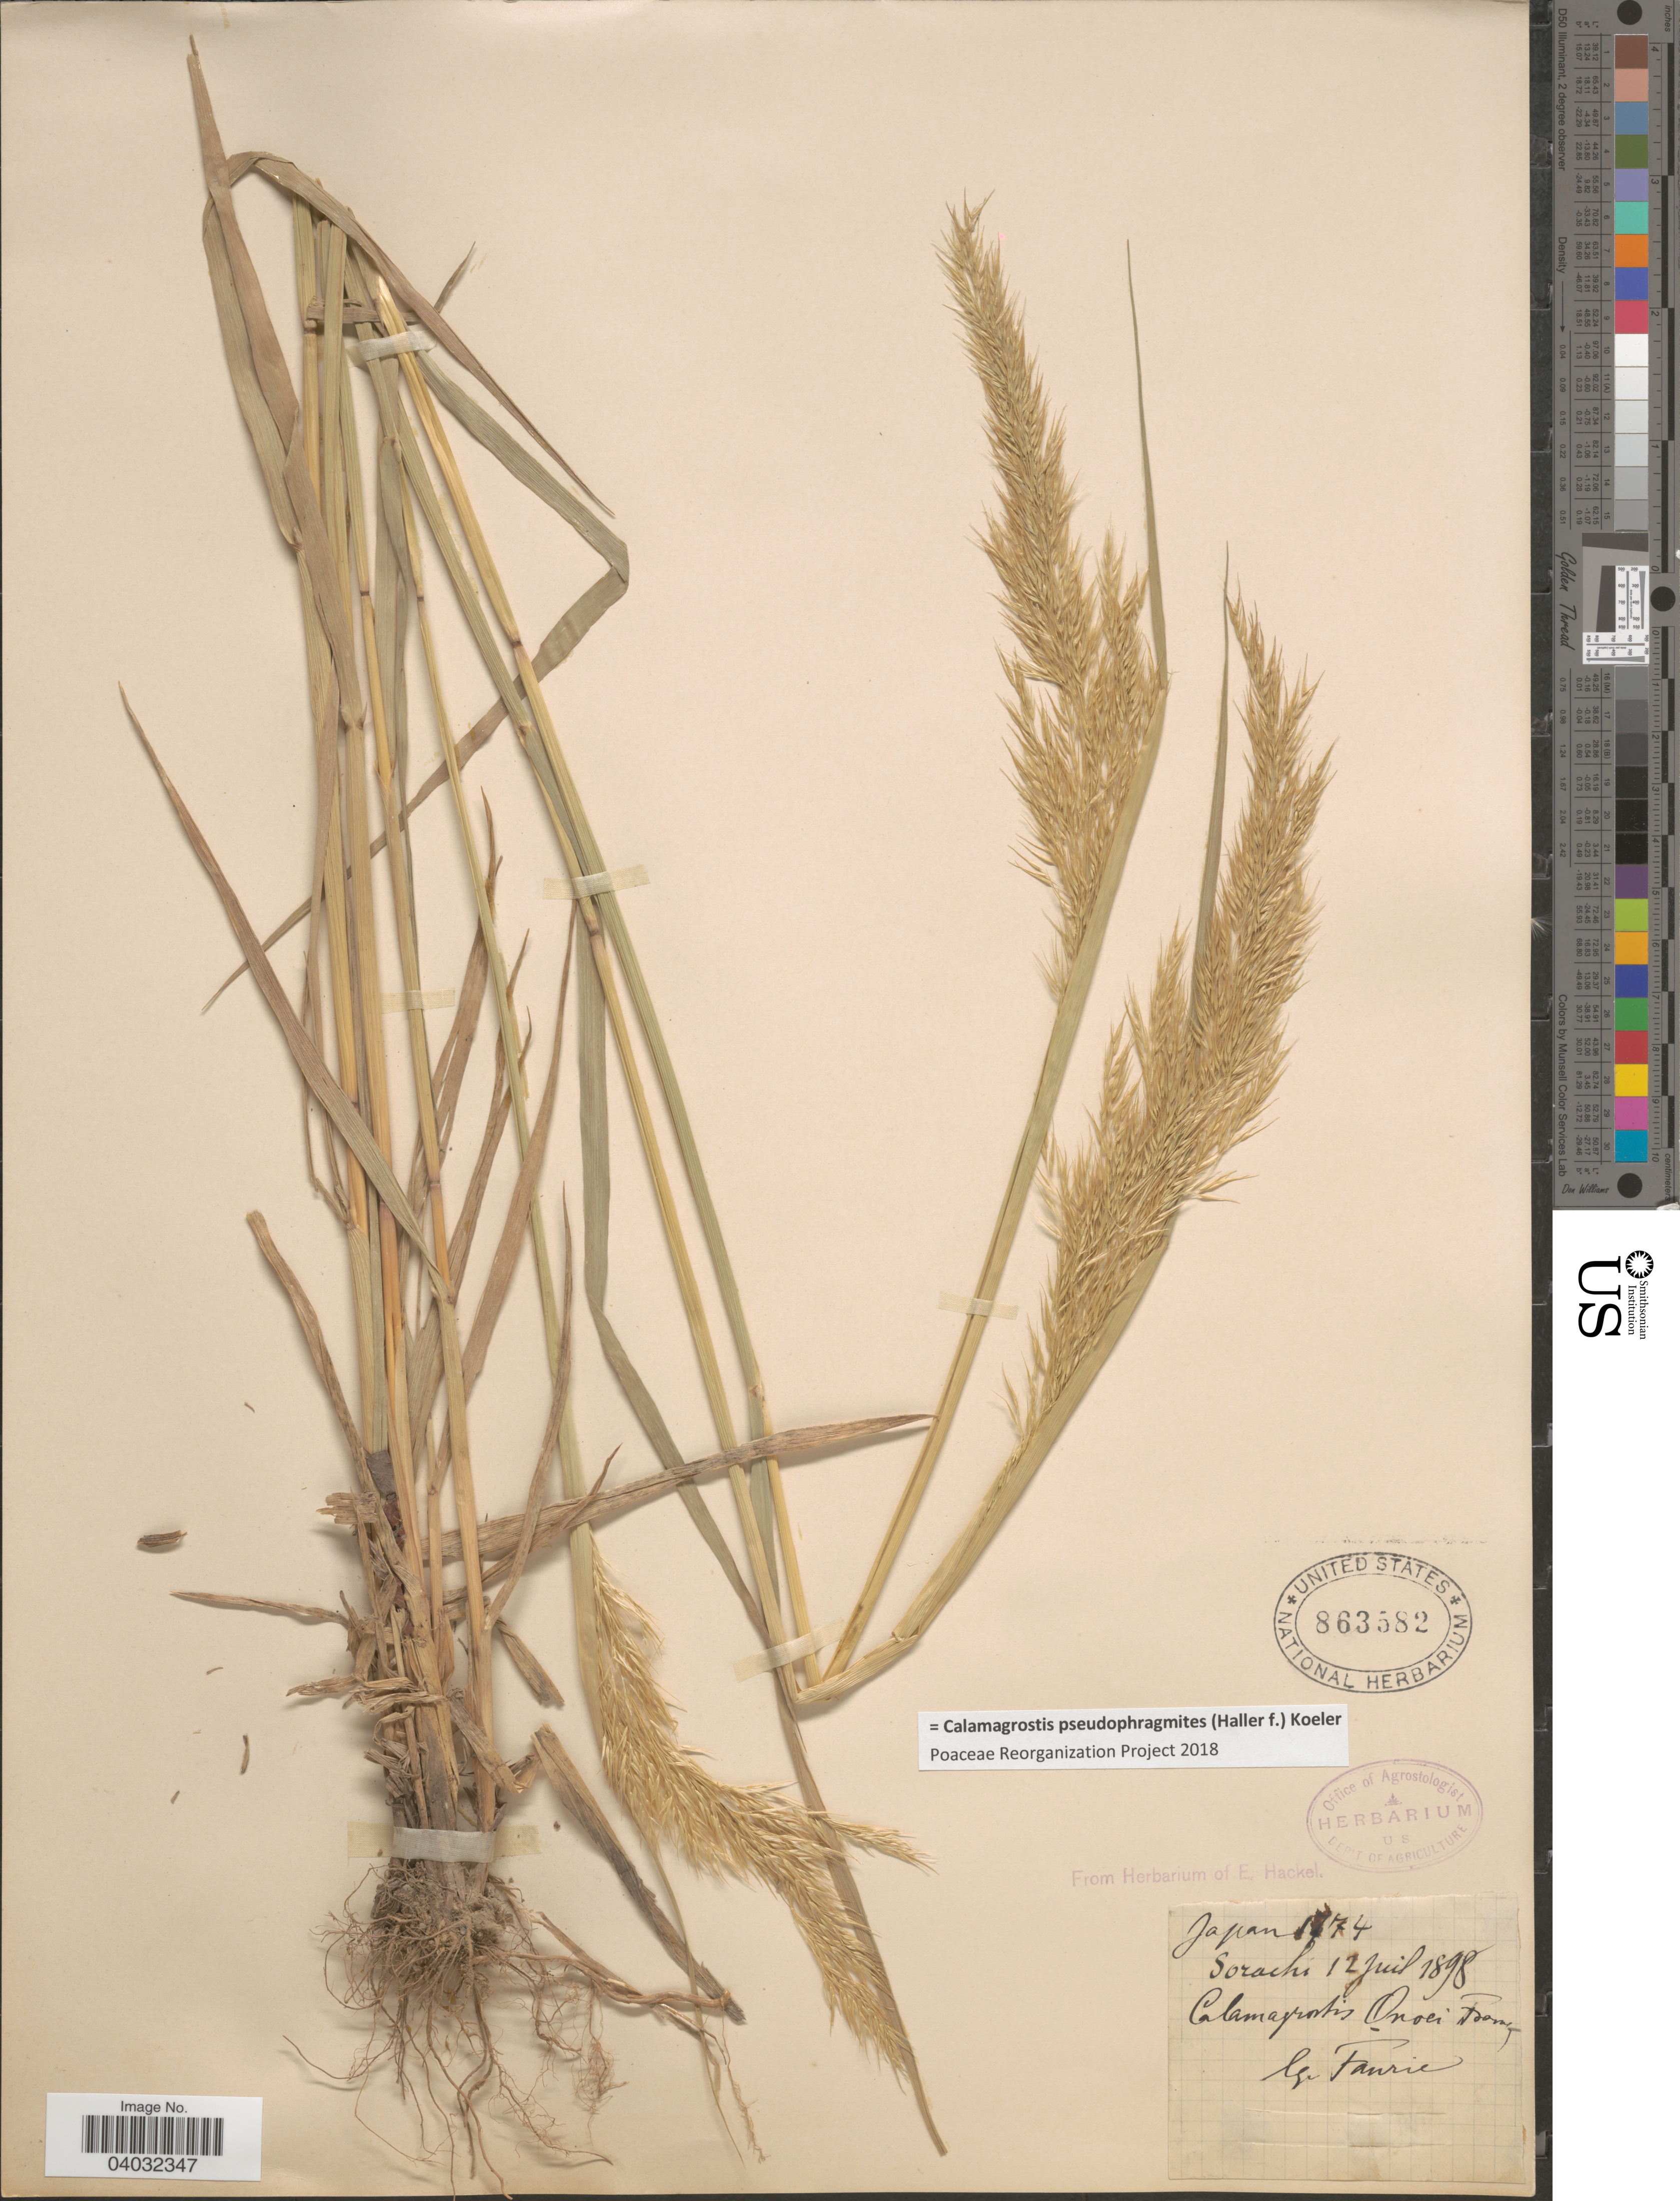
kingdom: Plantae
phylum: Tracheophyta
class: Liliopsida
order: Poales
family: Poaceae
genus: Calamagrostis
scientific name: Calamagrostis pseudophragmites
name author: (Haller f.) Koeler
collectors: -. Faurie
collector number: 74*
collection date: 1898-07-12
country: Japan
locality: Sorachi.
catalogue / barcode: US 863582